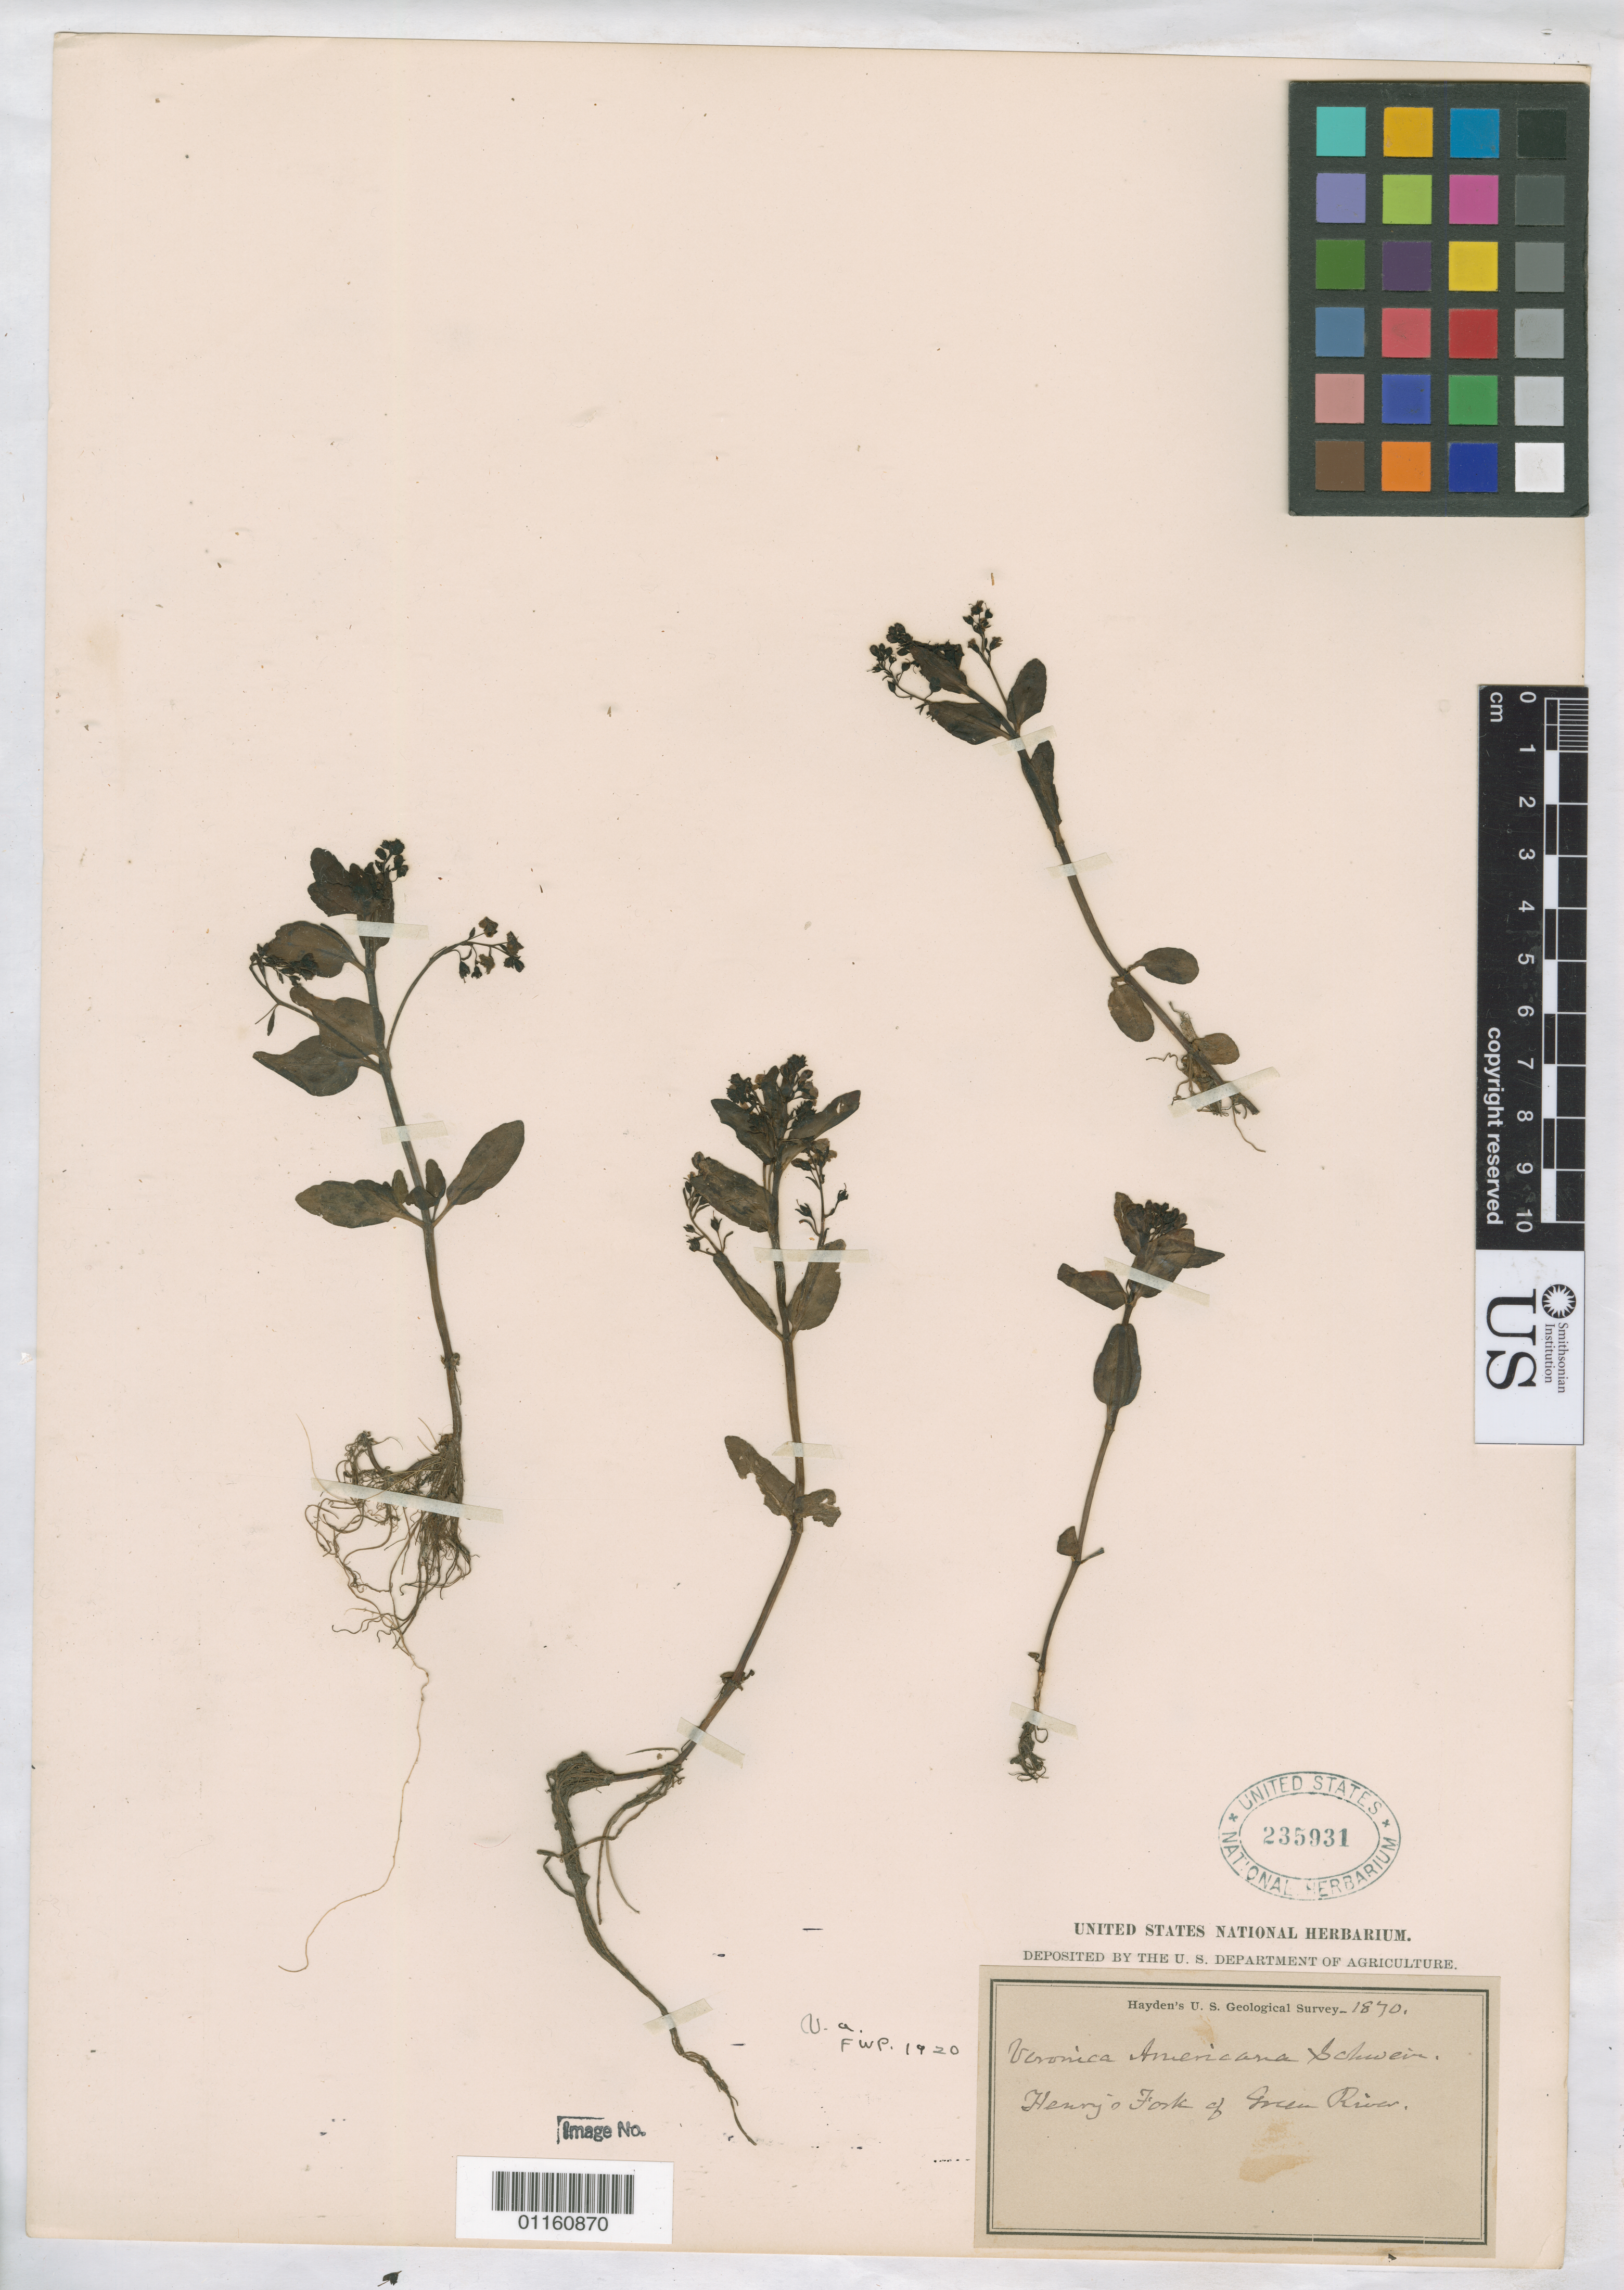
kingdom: Plantae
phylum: Tracheophyta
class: Magnoliopsida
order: Lamiales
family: Plantaginaceae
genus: Veronica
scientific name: Veronica americana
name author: Schwein. ex Benth.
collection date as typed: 1870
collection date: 1870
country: United States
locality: Henry's Fork of Green River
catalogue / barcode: US 235931